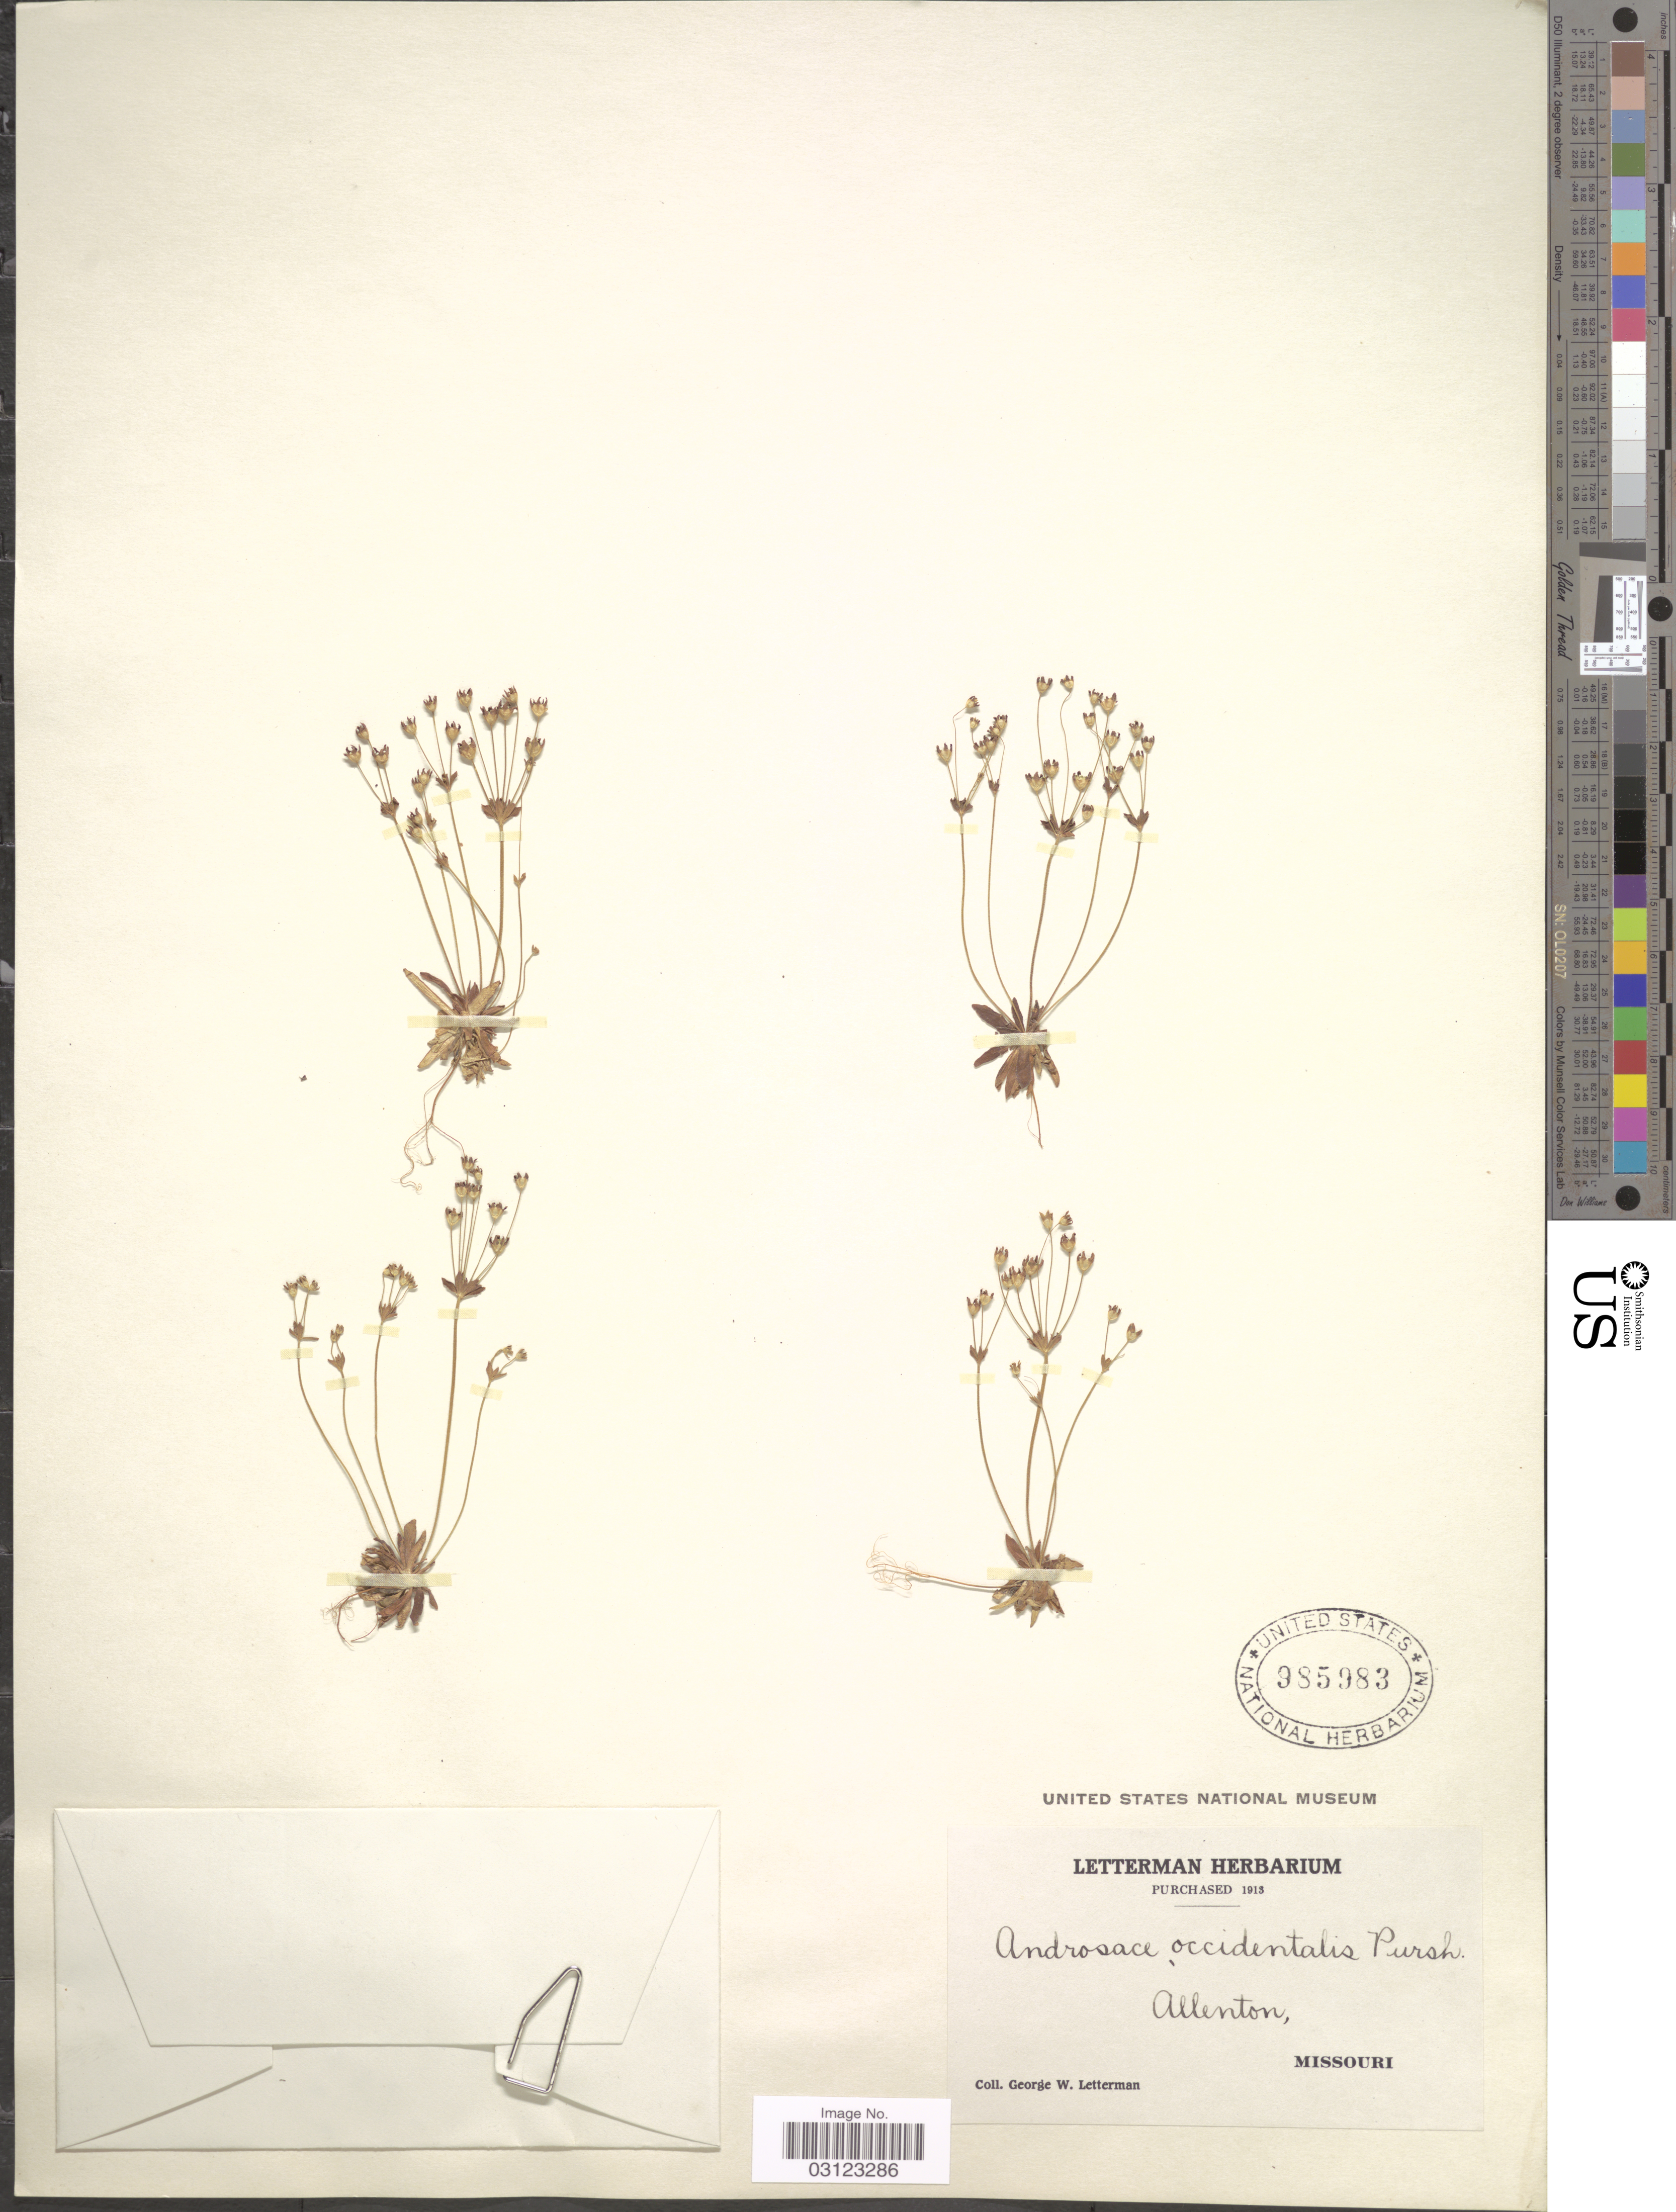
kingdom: Plantae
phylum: Tracheophyta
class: Magnoliopsida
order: Ericales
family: Primulaceae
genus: Androsace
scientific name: Androsace occidentalis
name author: (Pursh) Pursh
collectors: G. W. Letterman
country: United States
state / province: Missouri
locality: Allenton.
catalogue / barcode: US 985983